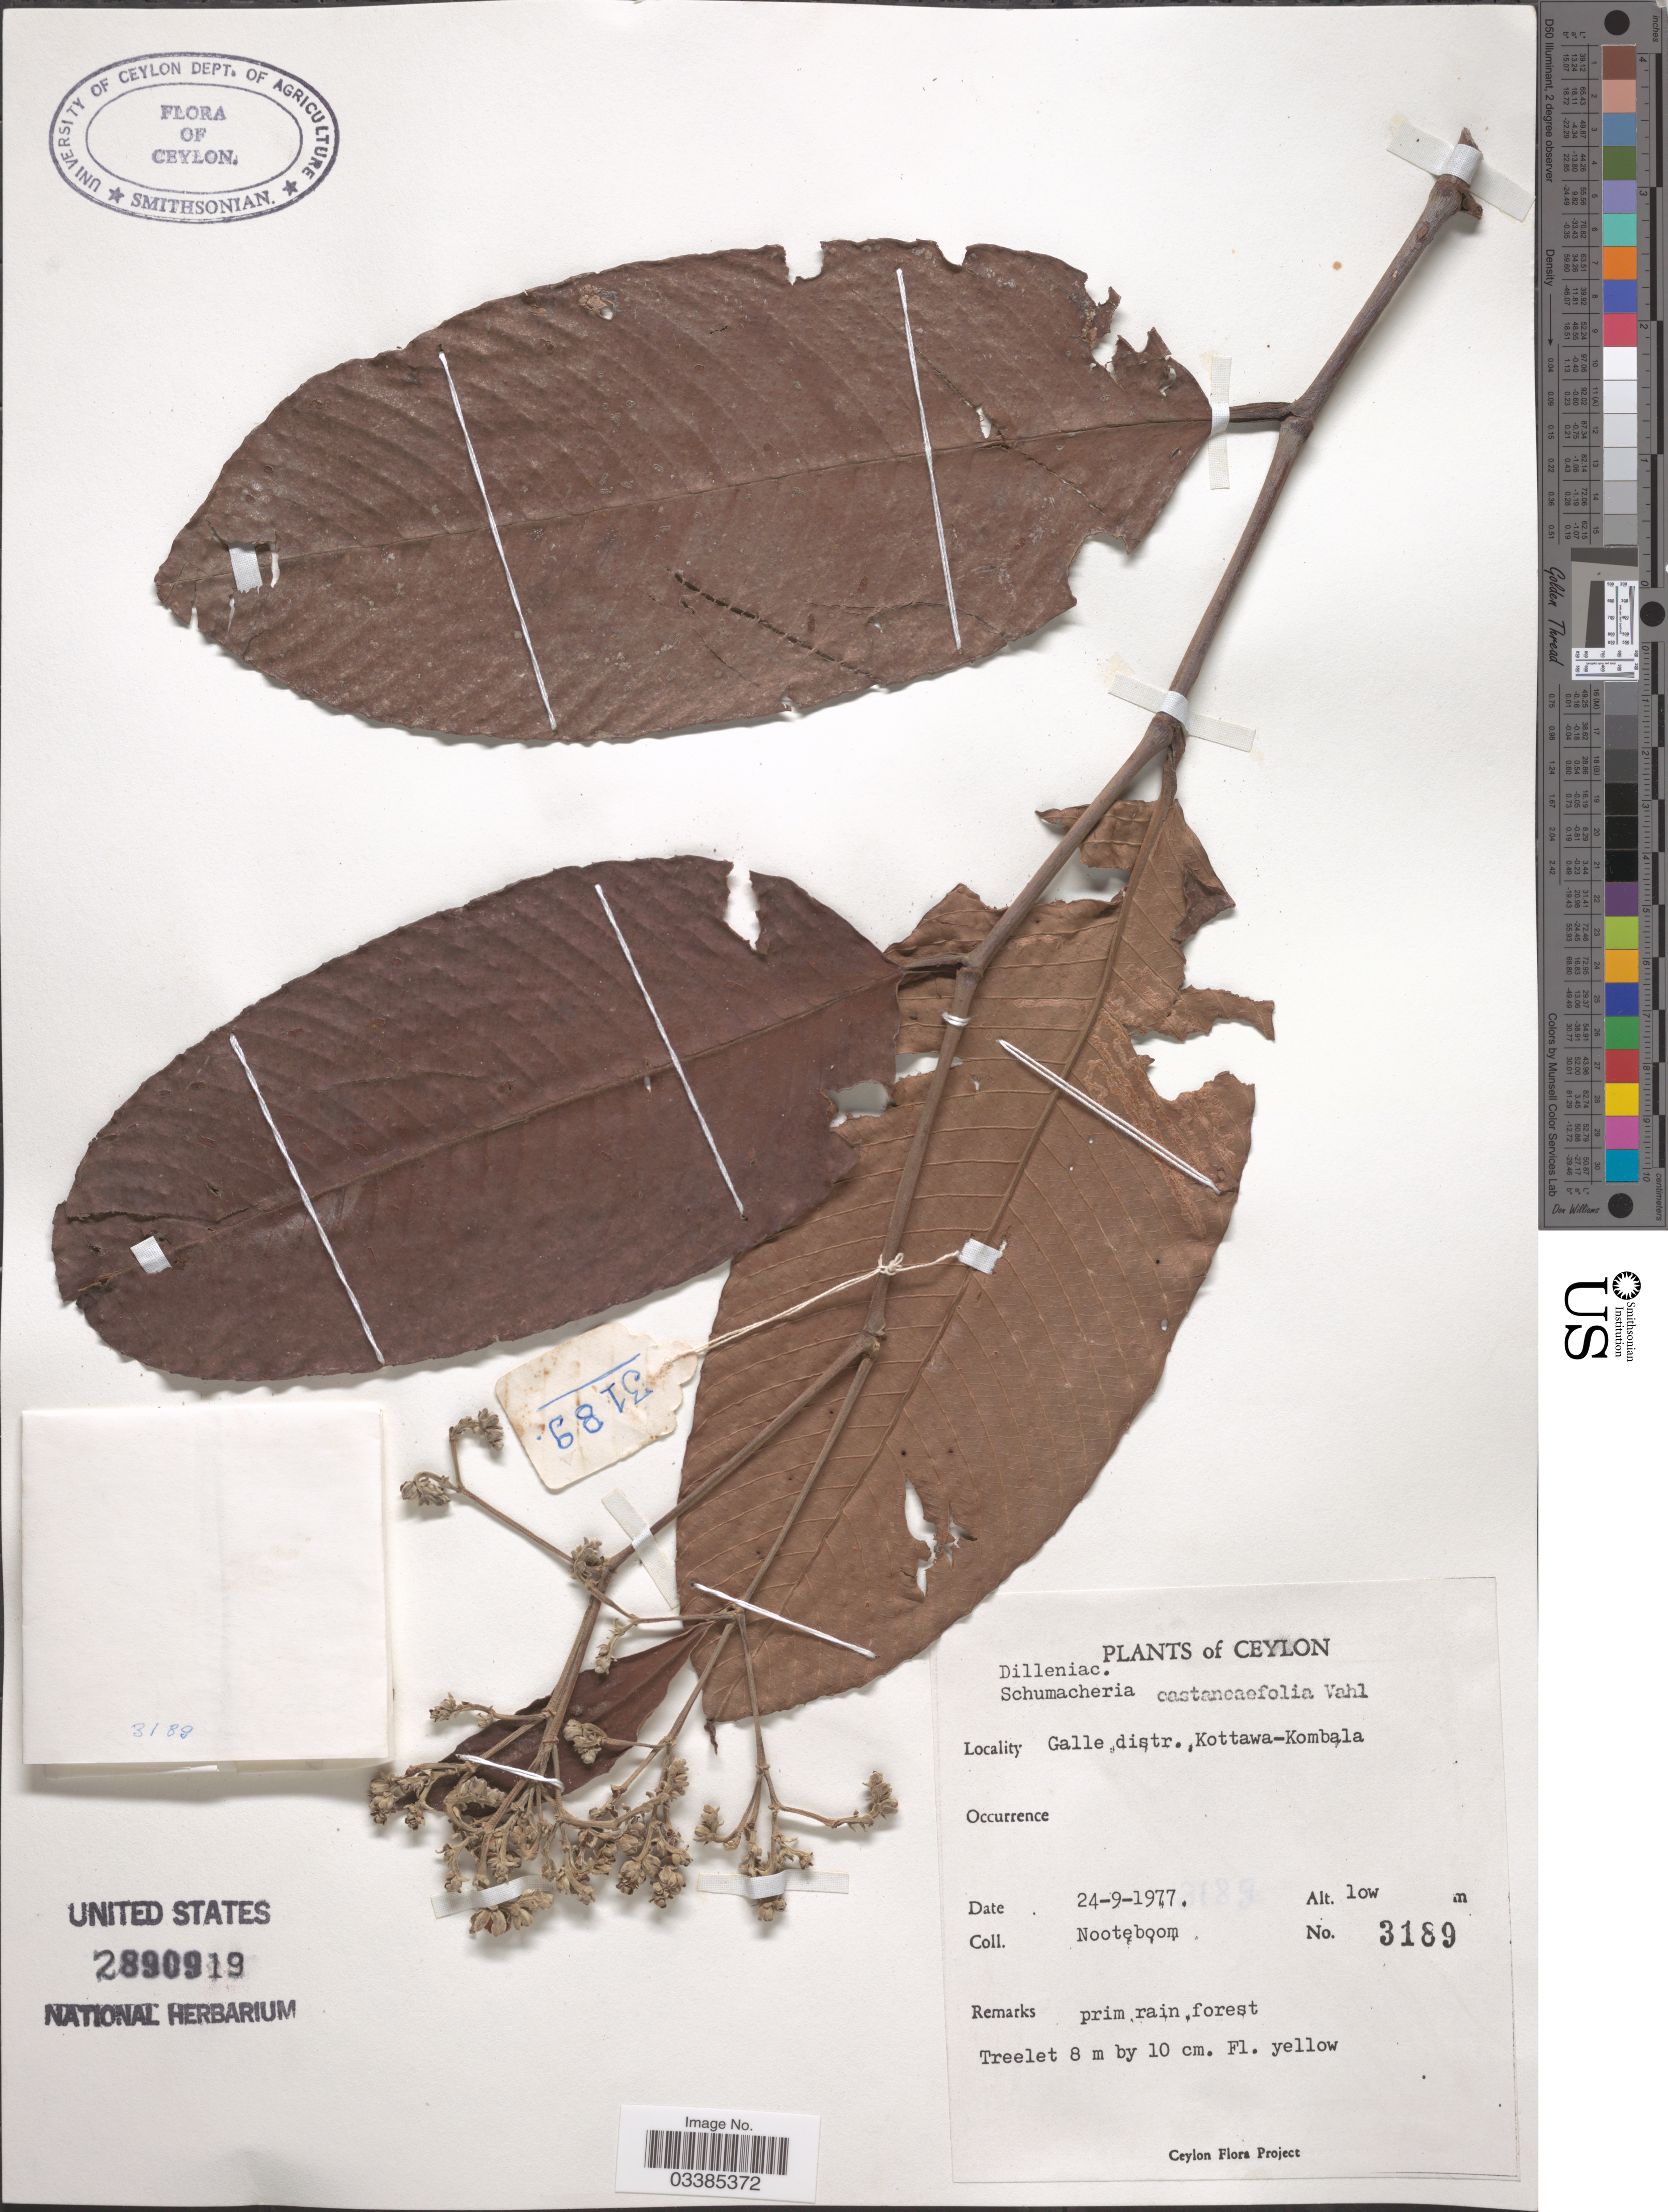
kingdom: Plantae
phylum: Tracheophyta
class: Magnoliopsida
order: Dilleniales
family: Dilleniaceae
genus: Schumacheria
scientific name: Schumacheria castaneifolia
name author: Vahl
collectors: Nooteboom, --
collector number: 3189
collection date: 1977-09-24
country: Sri Lanka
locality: Ceylon. Galle distr., Kottawa-Kombala.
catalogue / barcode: US 2890919